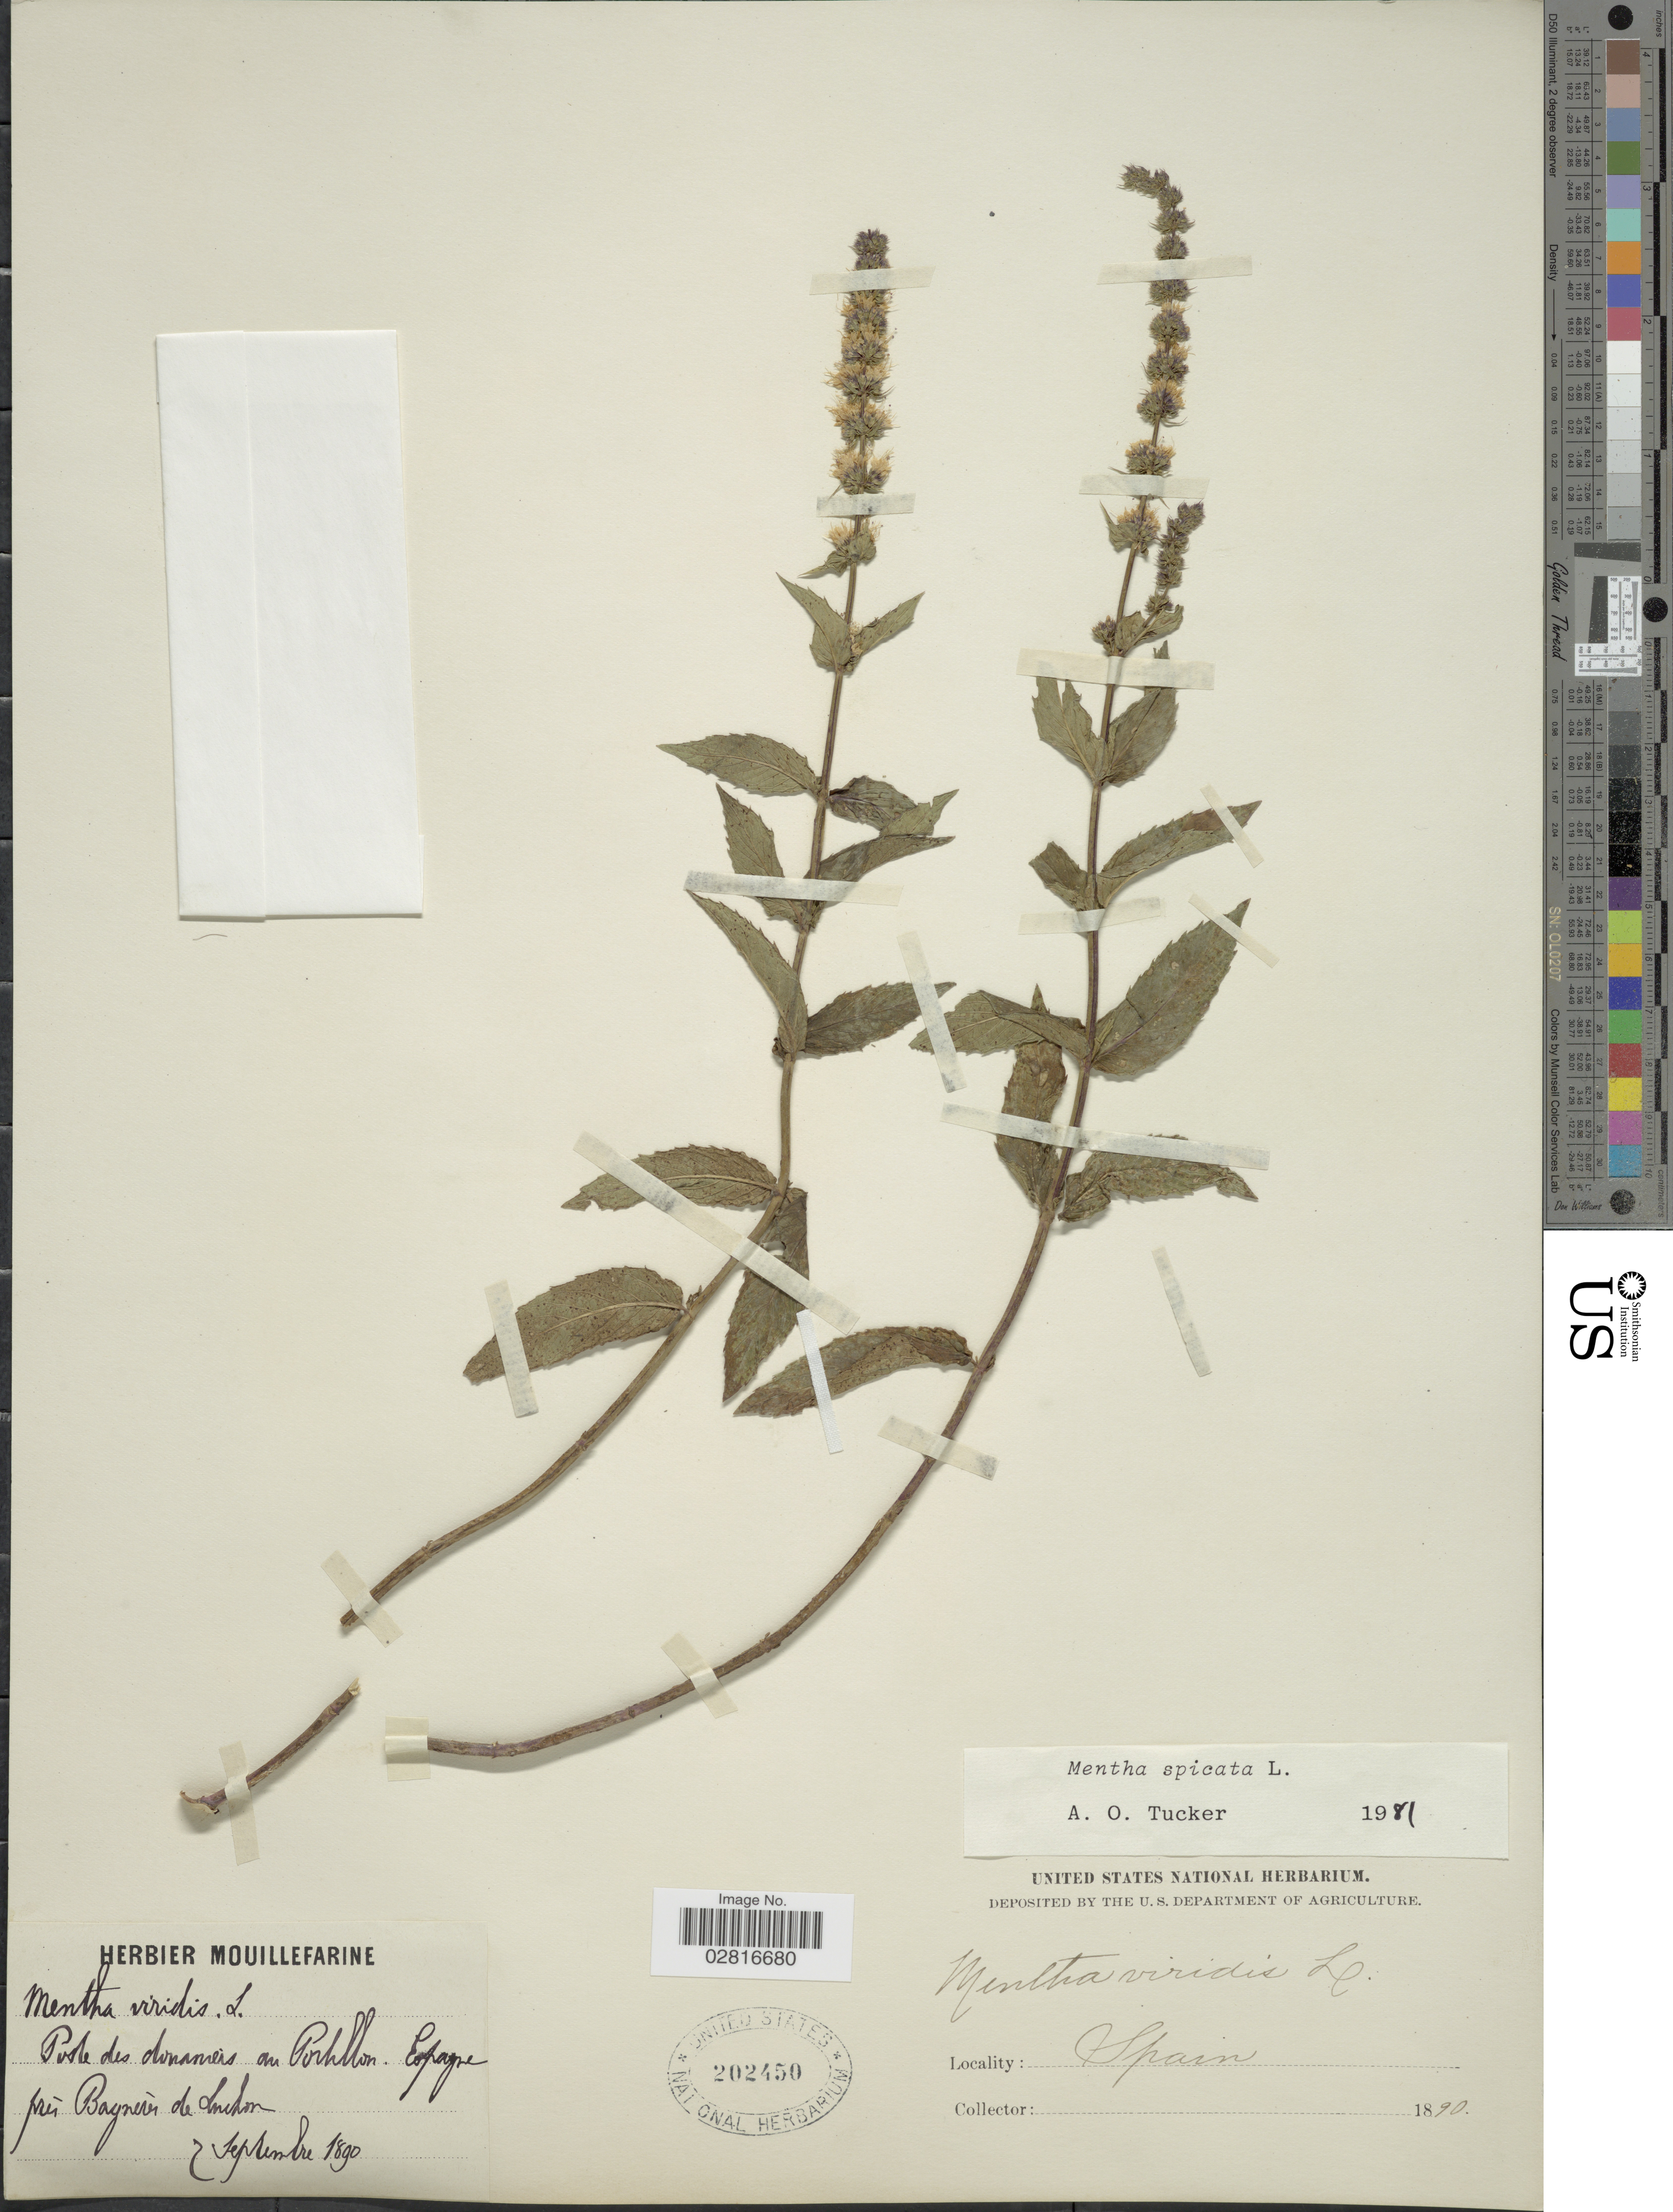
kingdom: Plantae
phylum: Tracheophyta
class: Magnoliopsida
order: Lamiales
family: Lamiaceae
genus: Mentha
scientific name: Mentha spicata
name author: L.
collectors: ex herb. Mouillefarine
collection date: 1890-09-07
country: Spain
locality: Poste des douaniers au Portillon, Espagne, près Bagnères de Luchon.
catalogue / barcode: US 202450